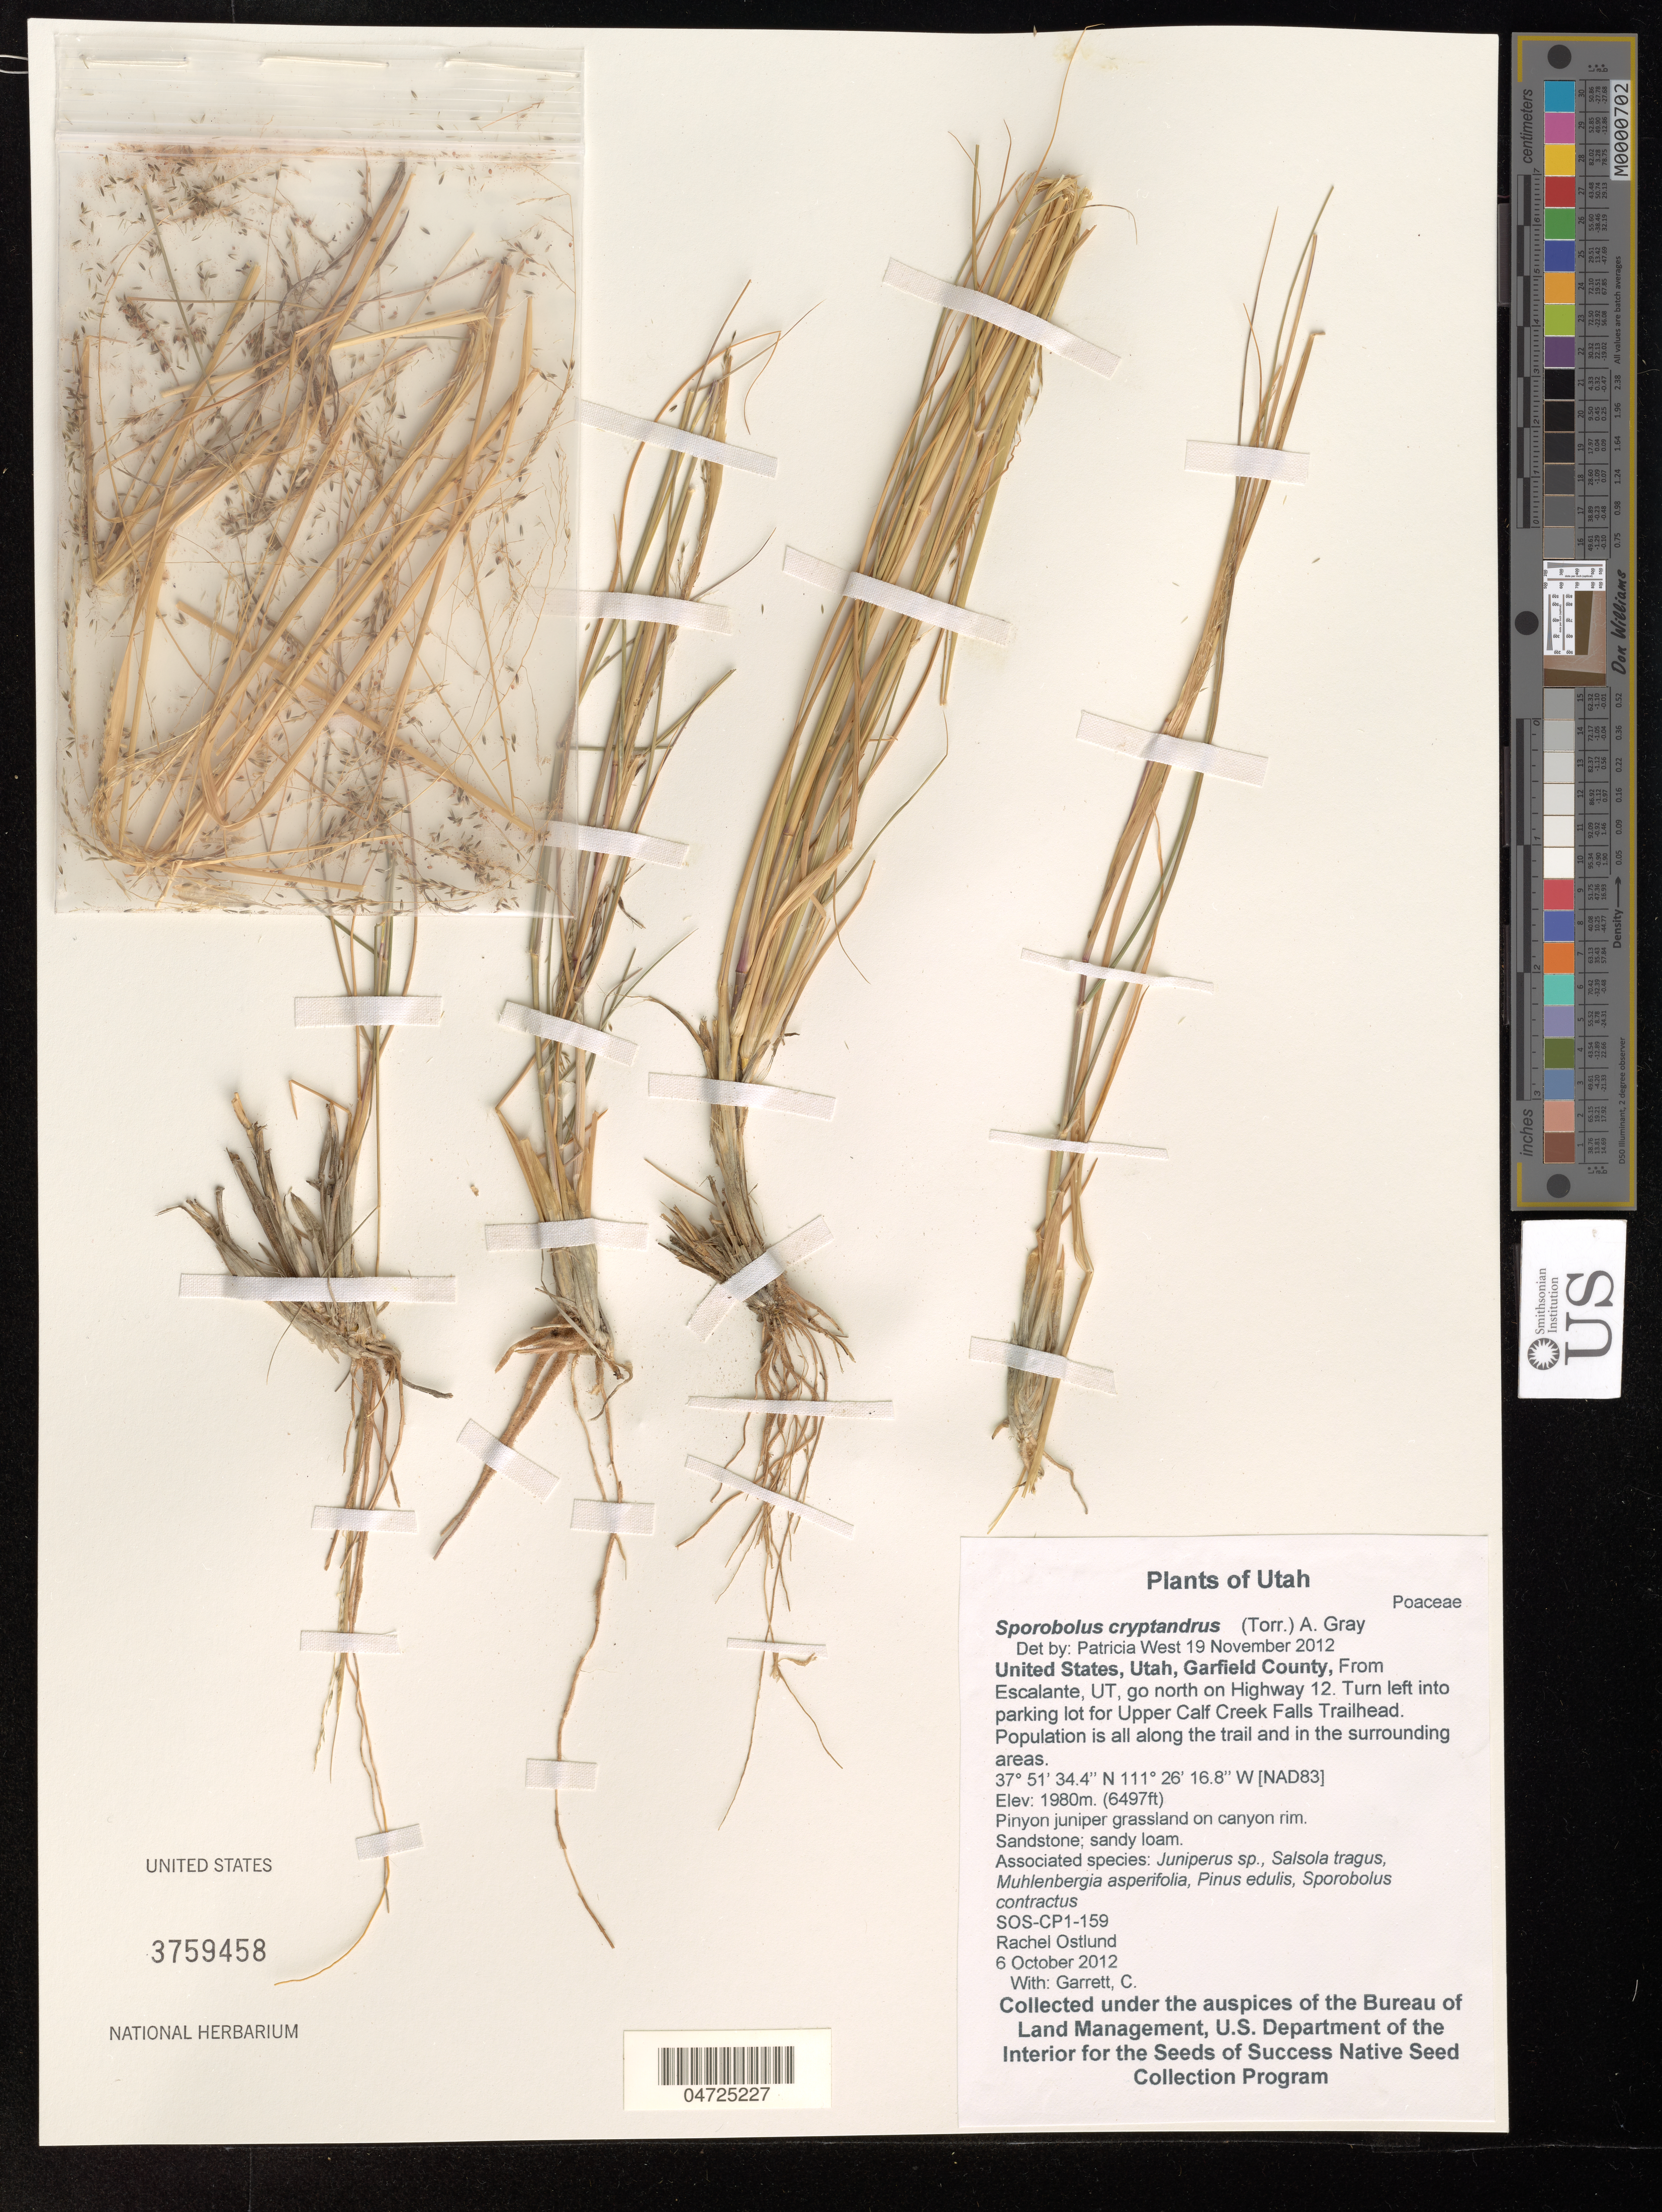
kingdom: Plantae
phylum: Tracheophyta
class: Liliopsida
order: Poales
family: Poaceae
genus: Sporobolus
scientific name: Sporobolus cryptandrus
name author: (Torr.) A. Gray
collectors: R. Ostlund & C. Garrett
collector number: SOS-CP1-159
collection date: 2012-10-06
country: United States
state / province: Utah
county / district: Garfield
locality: Garfield County, From Escalante, UT, go north on Highway 12. Turn left into parking lot for Upper Calf Creek Falls Trailhead. Population is all along the trail and in the surrounding areas. [NAD83].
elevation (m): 1980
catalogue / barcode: US 3759458